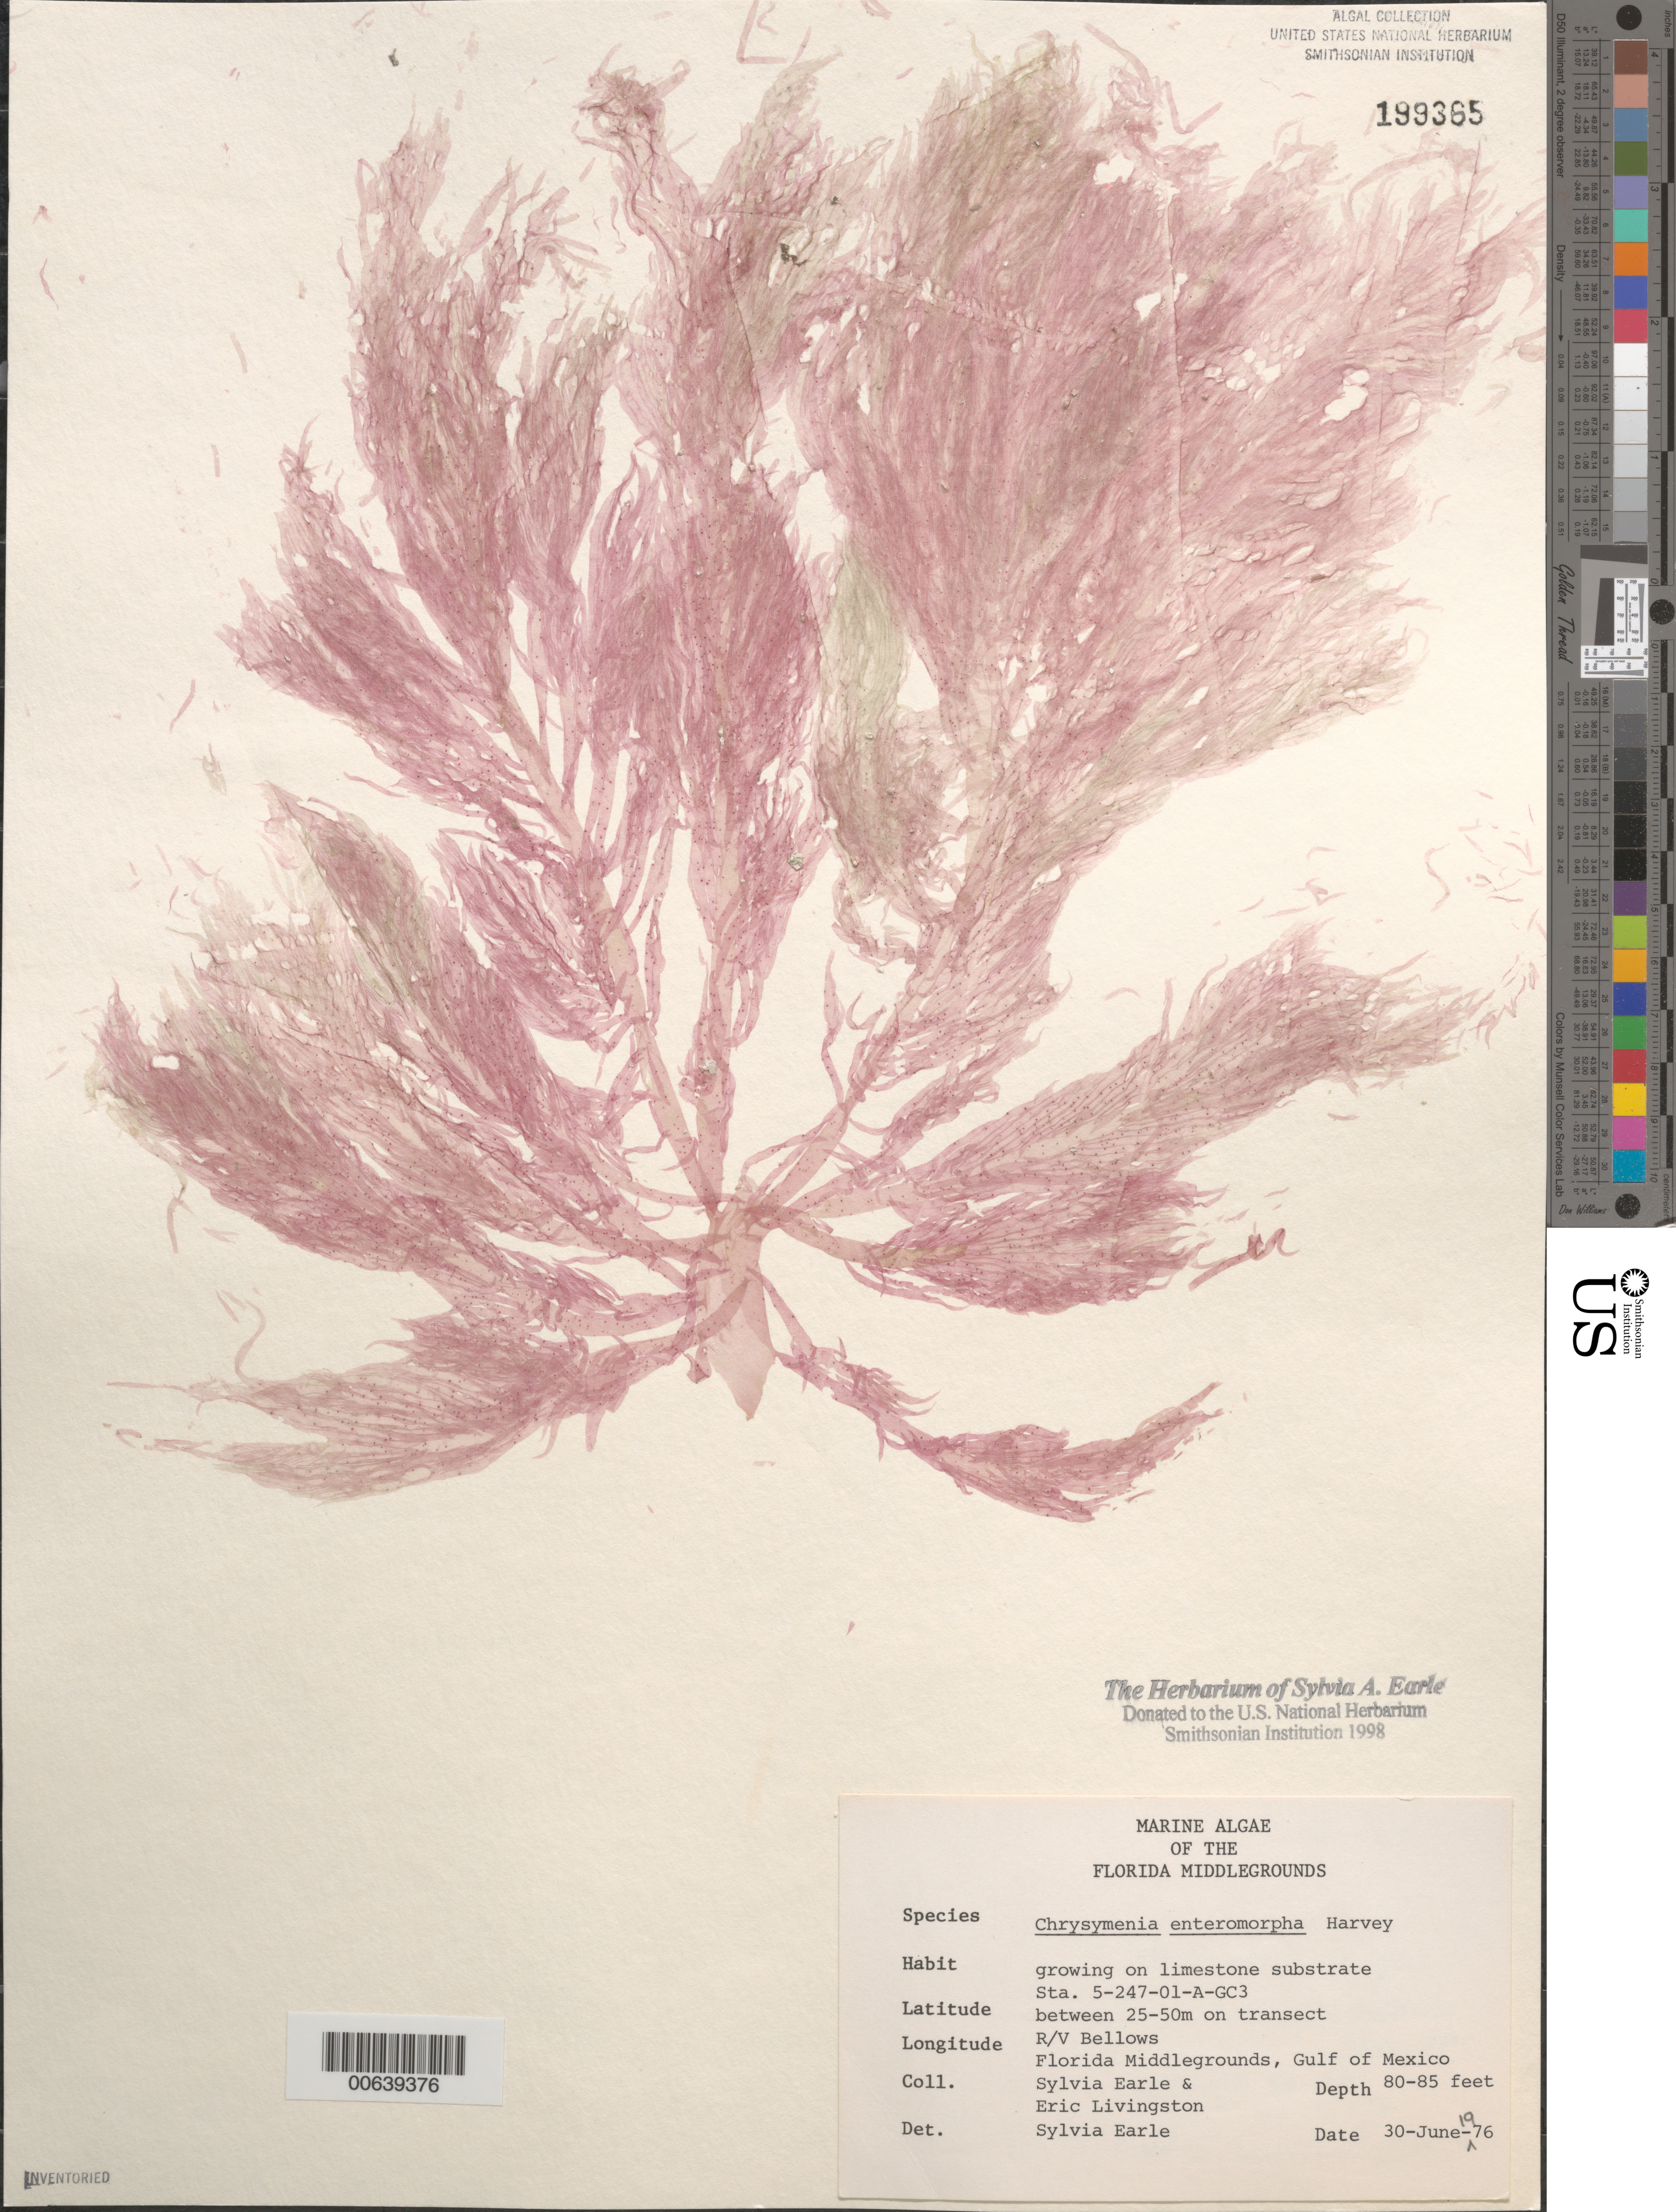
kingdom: Plantae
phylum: Rhodophyta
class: Florideophyceae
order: Rhodymeniales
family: Rhodymeniaceae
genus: Botryocladia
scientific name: Botryocladia enteromorpha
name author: (Harv.) W.E. Schmidt et al. in W.E. Schmidt et al.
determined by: Algae name updating Project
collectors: S. A. Earle & E. Livingston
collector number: Station 5-247-01-a-gc3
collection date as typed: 30 Jun 1976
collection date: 1976-06-30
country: United States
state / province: Florida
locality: Florida Middle Grounds, Gulf of Mexico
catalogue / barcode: US 199365